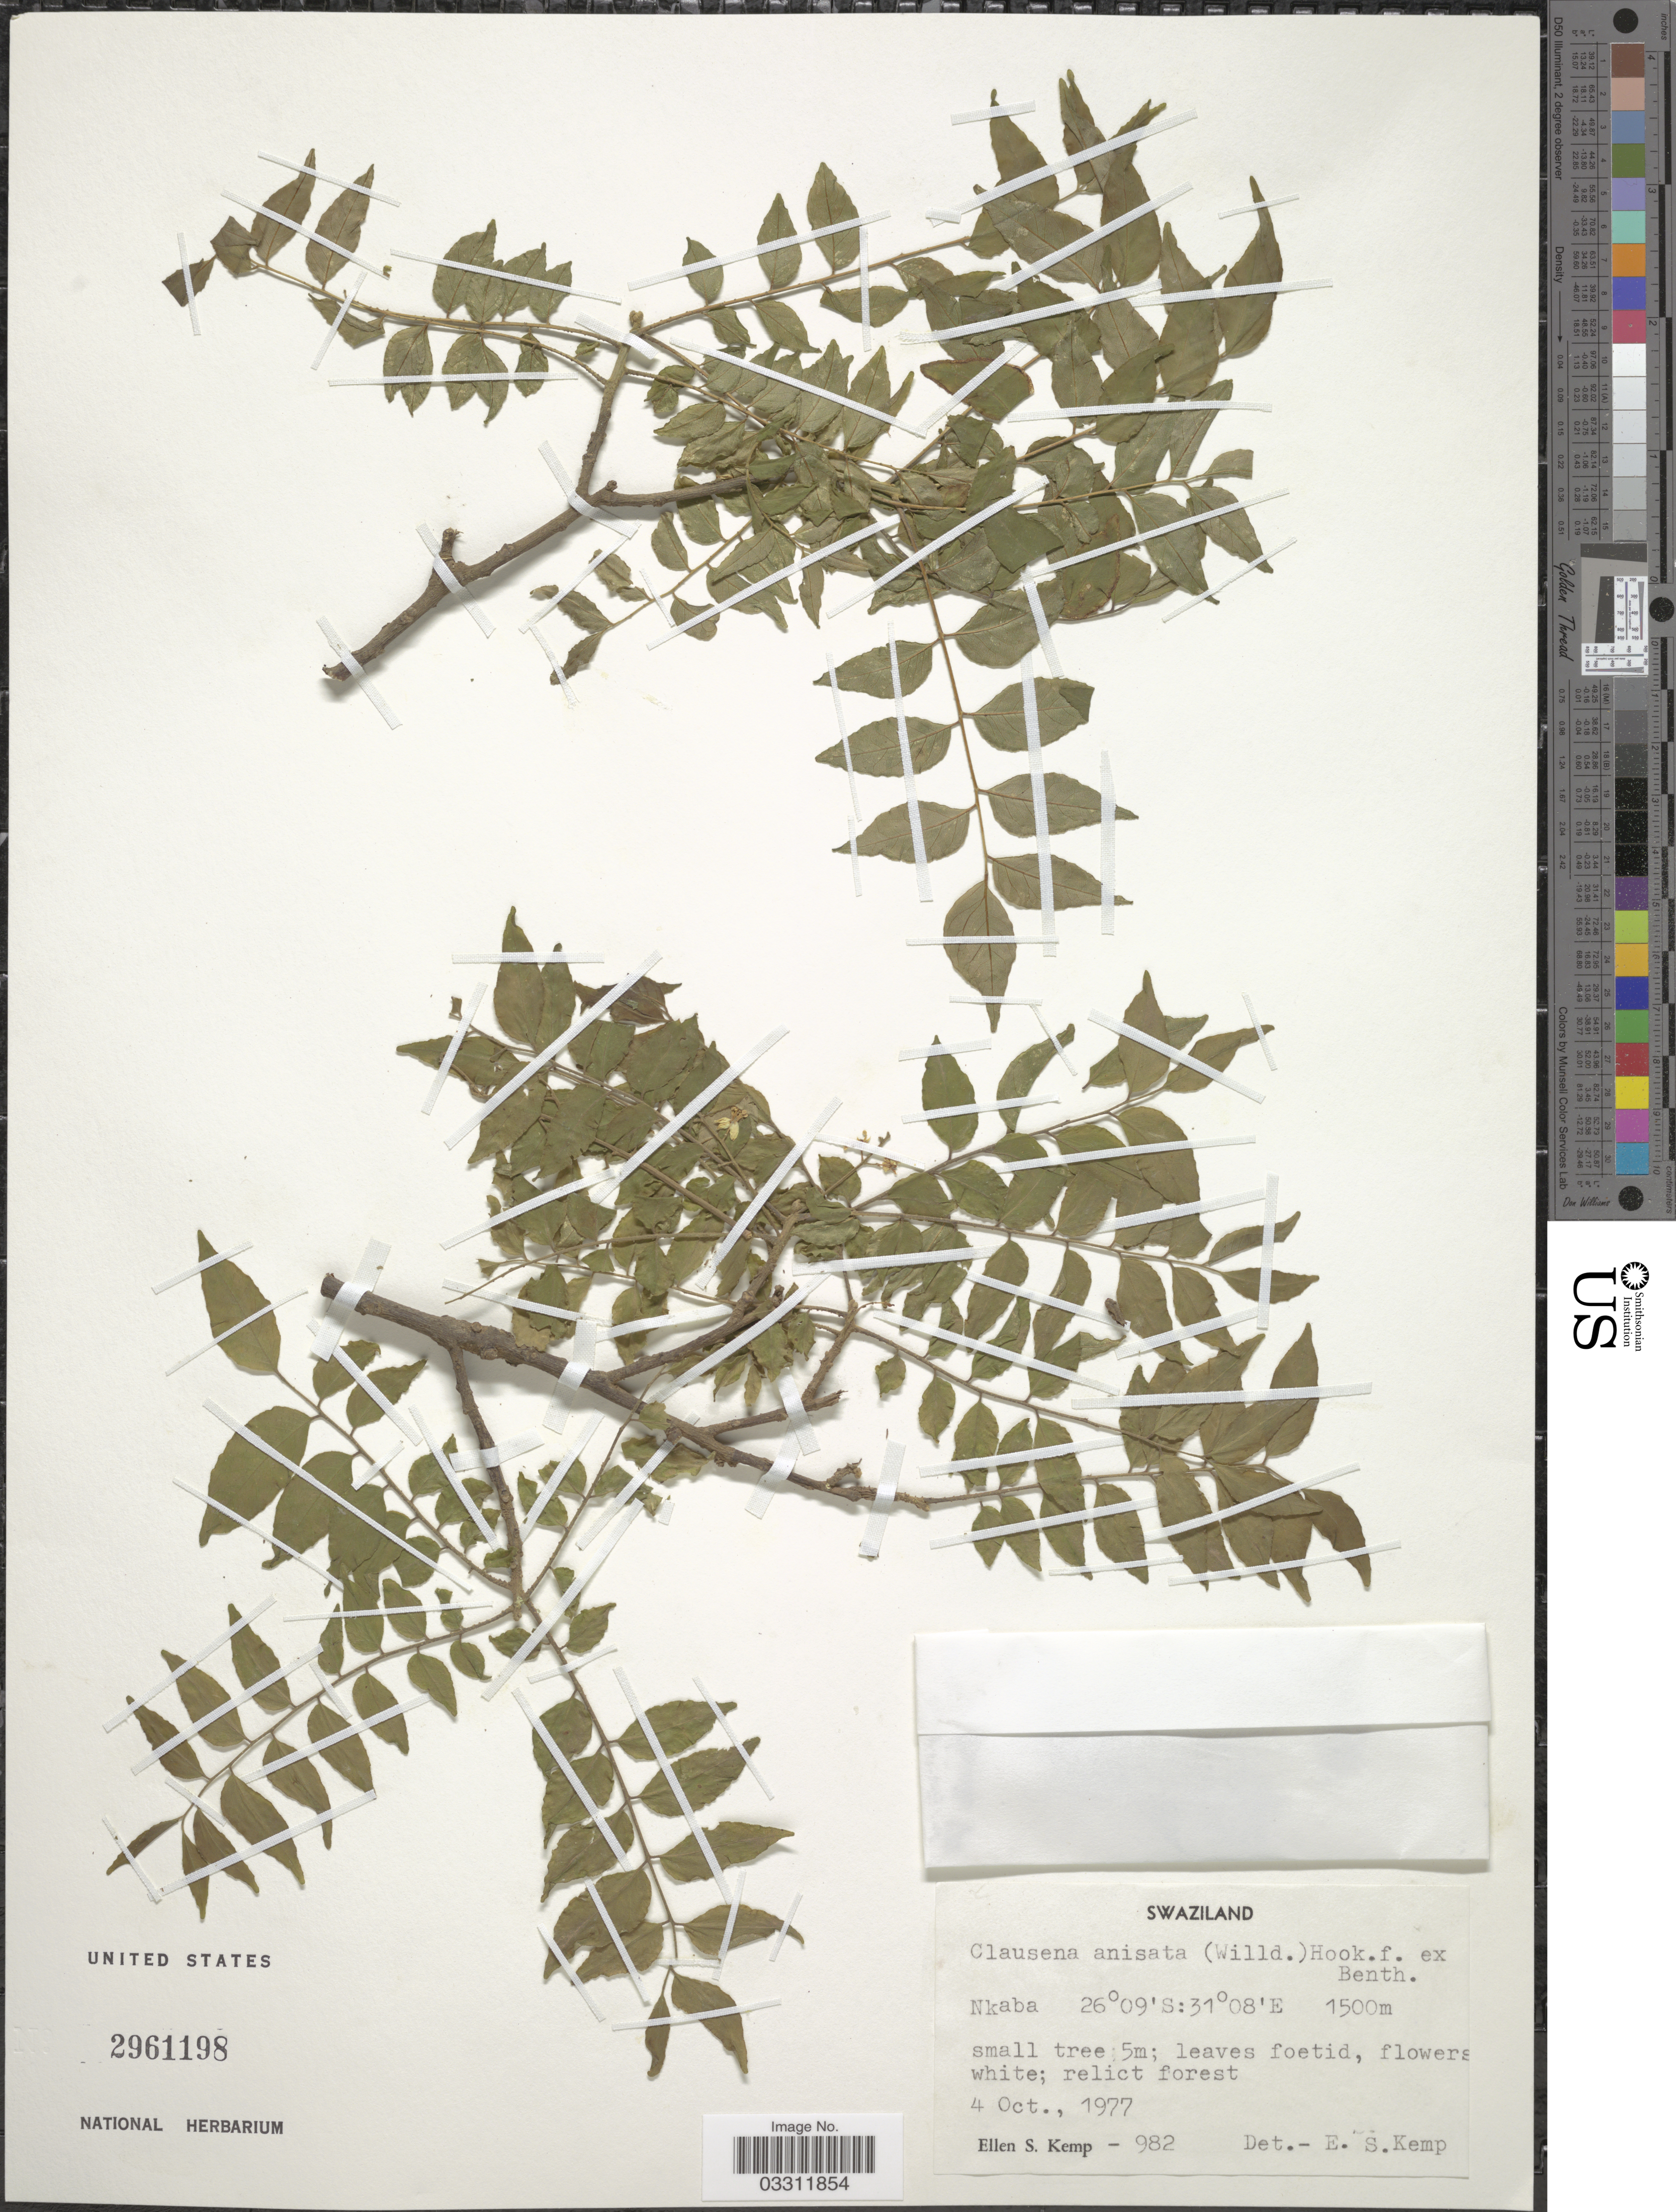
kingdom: Plantae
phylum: Tracheophyta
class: Magnoliopsida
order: Sapindales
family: Rutaceae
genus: Clausena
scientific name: Clausena anisata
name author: (Willd.) Benth.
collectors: E. S. Kemp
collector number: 982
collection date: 1977-10-04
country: Eswatini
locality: Nkaba.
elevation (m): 1500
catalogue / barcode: US 2961198